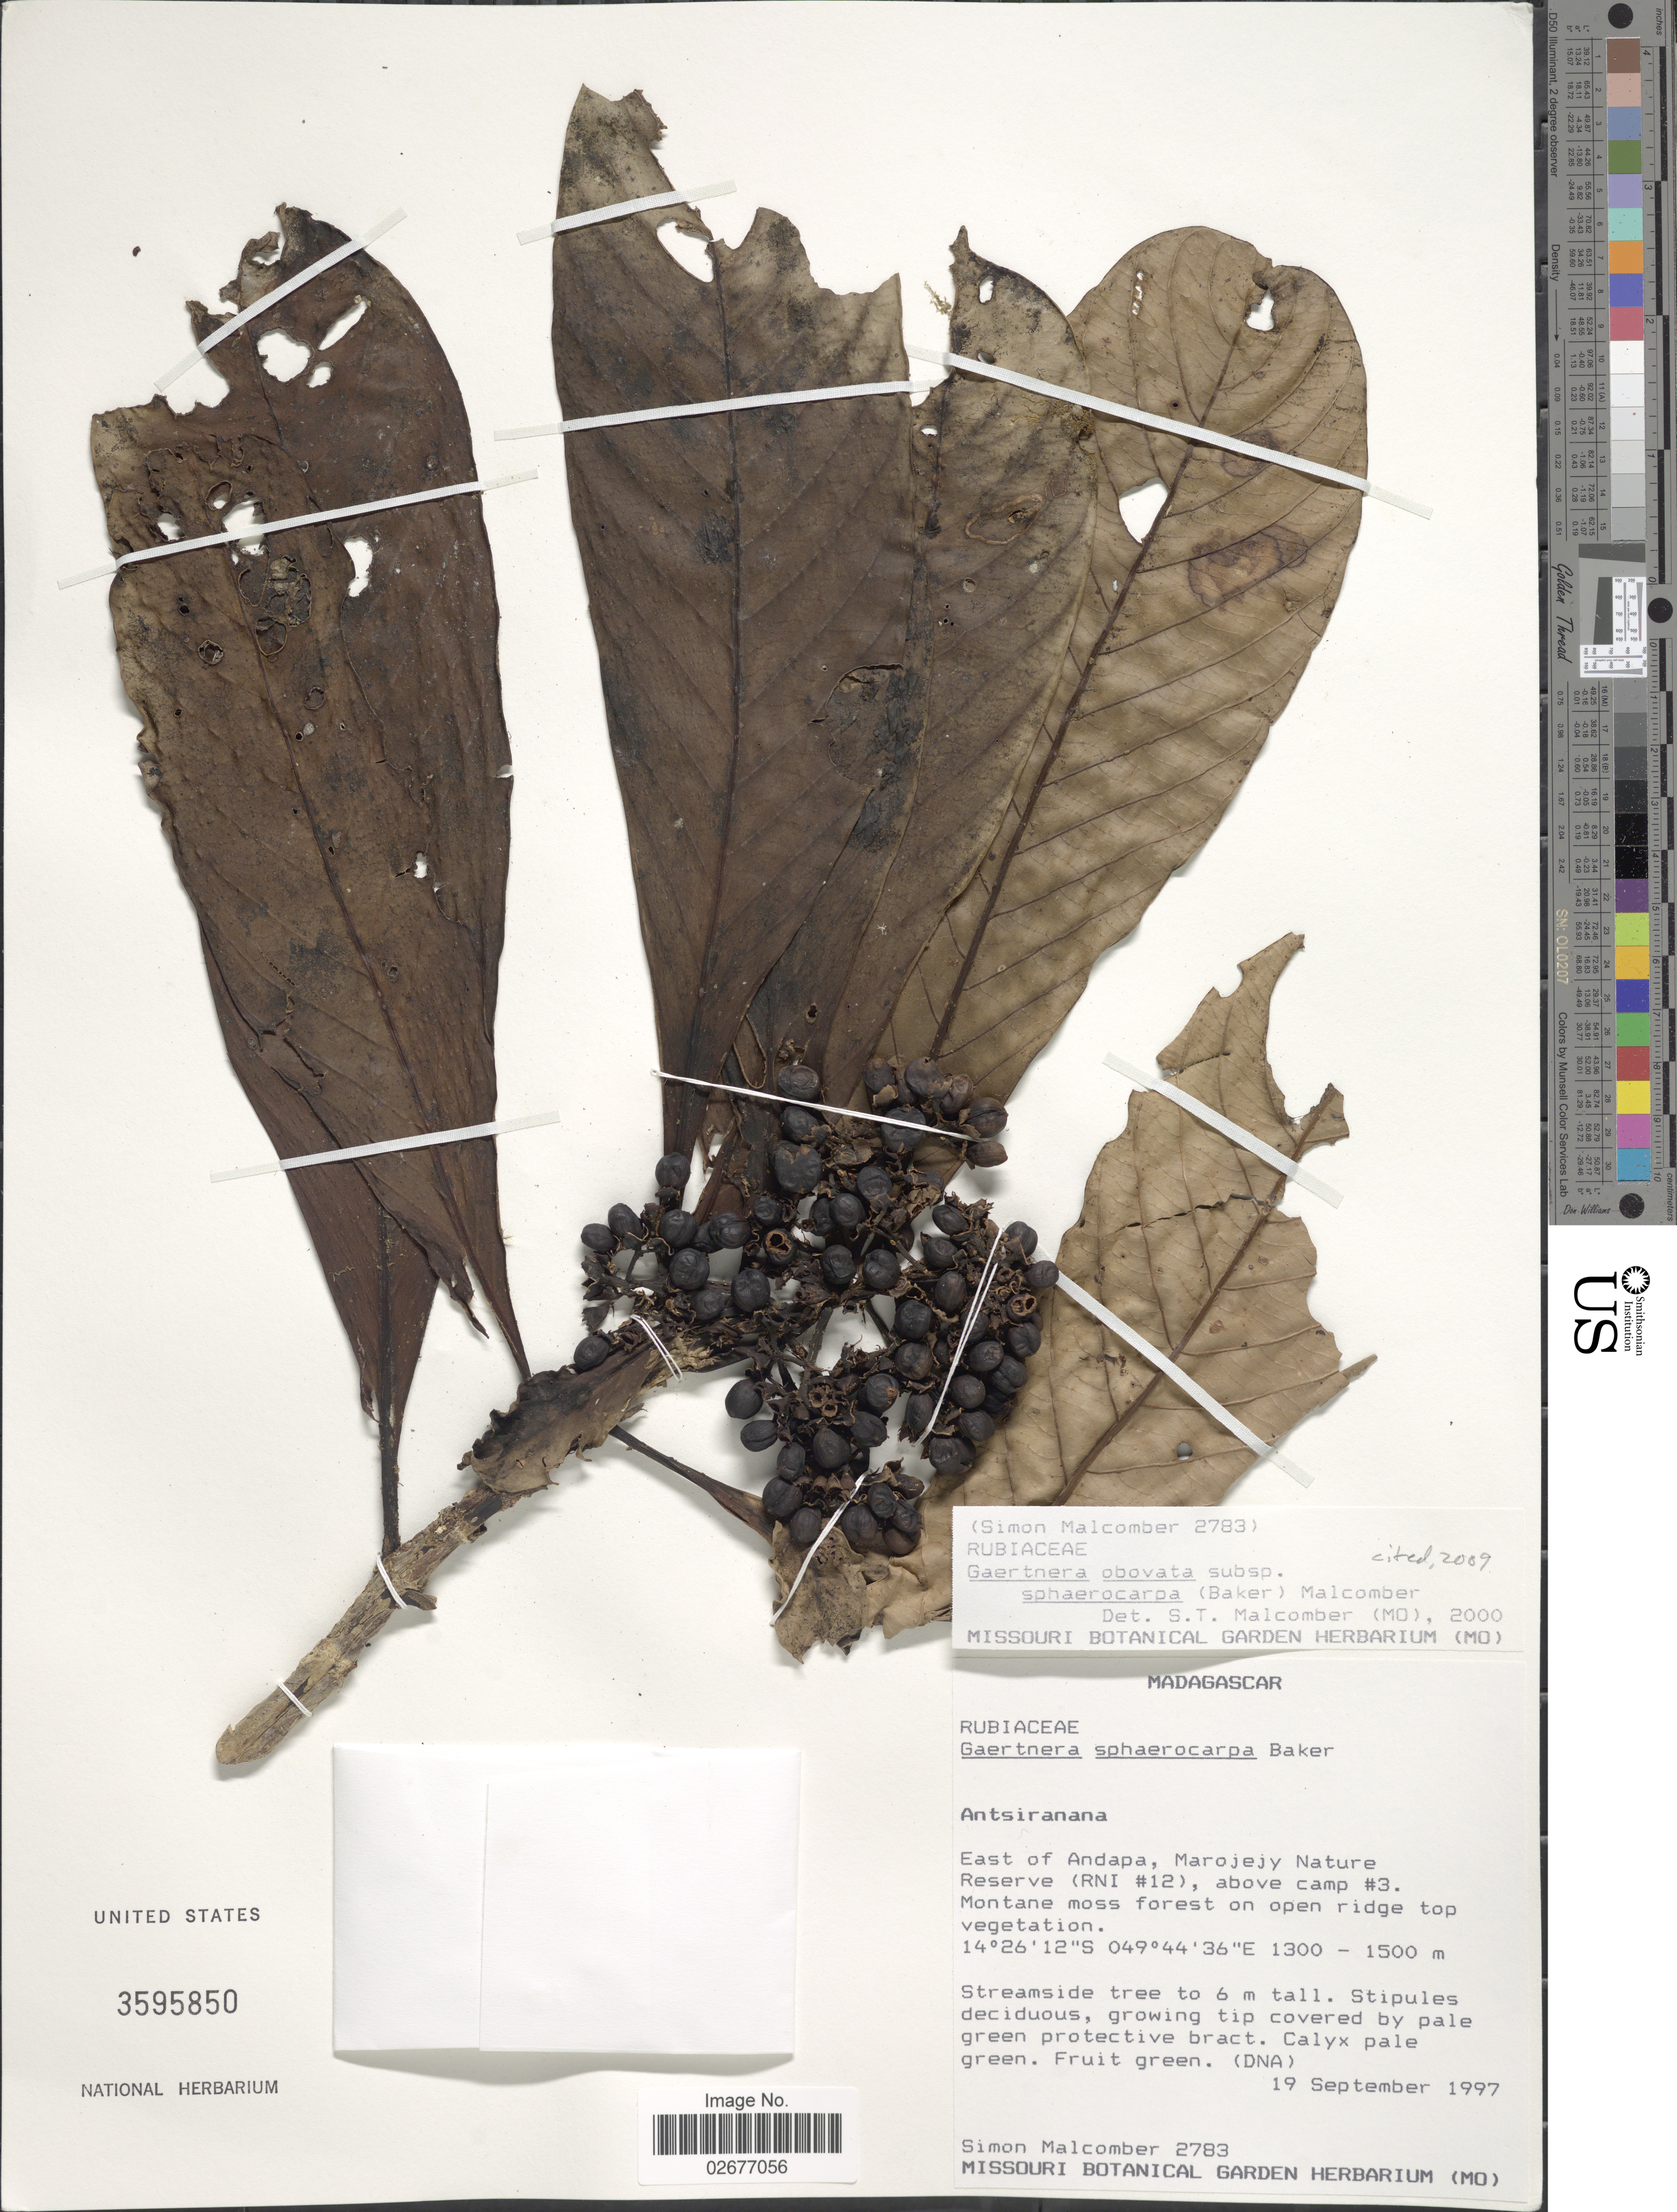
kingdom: Plantae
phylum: Tracheophyta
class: Magnoliopsida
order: Gentianales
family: Rubiaceae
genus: Gaertnera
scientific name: Gaertnera obovata var. sphaerocarpa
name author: (Baker) Malcomber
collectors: S. T. Malcomber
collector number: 2783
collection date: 1997-09-19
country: Madagascar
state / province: Sava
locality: East of Andapa, Marojejy Nature Reserve (RNI #12), above camp #3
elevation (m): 1300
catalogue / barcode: US 3595850